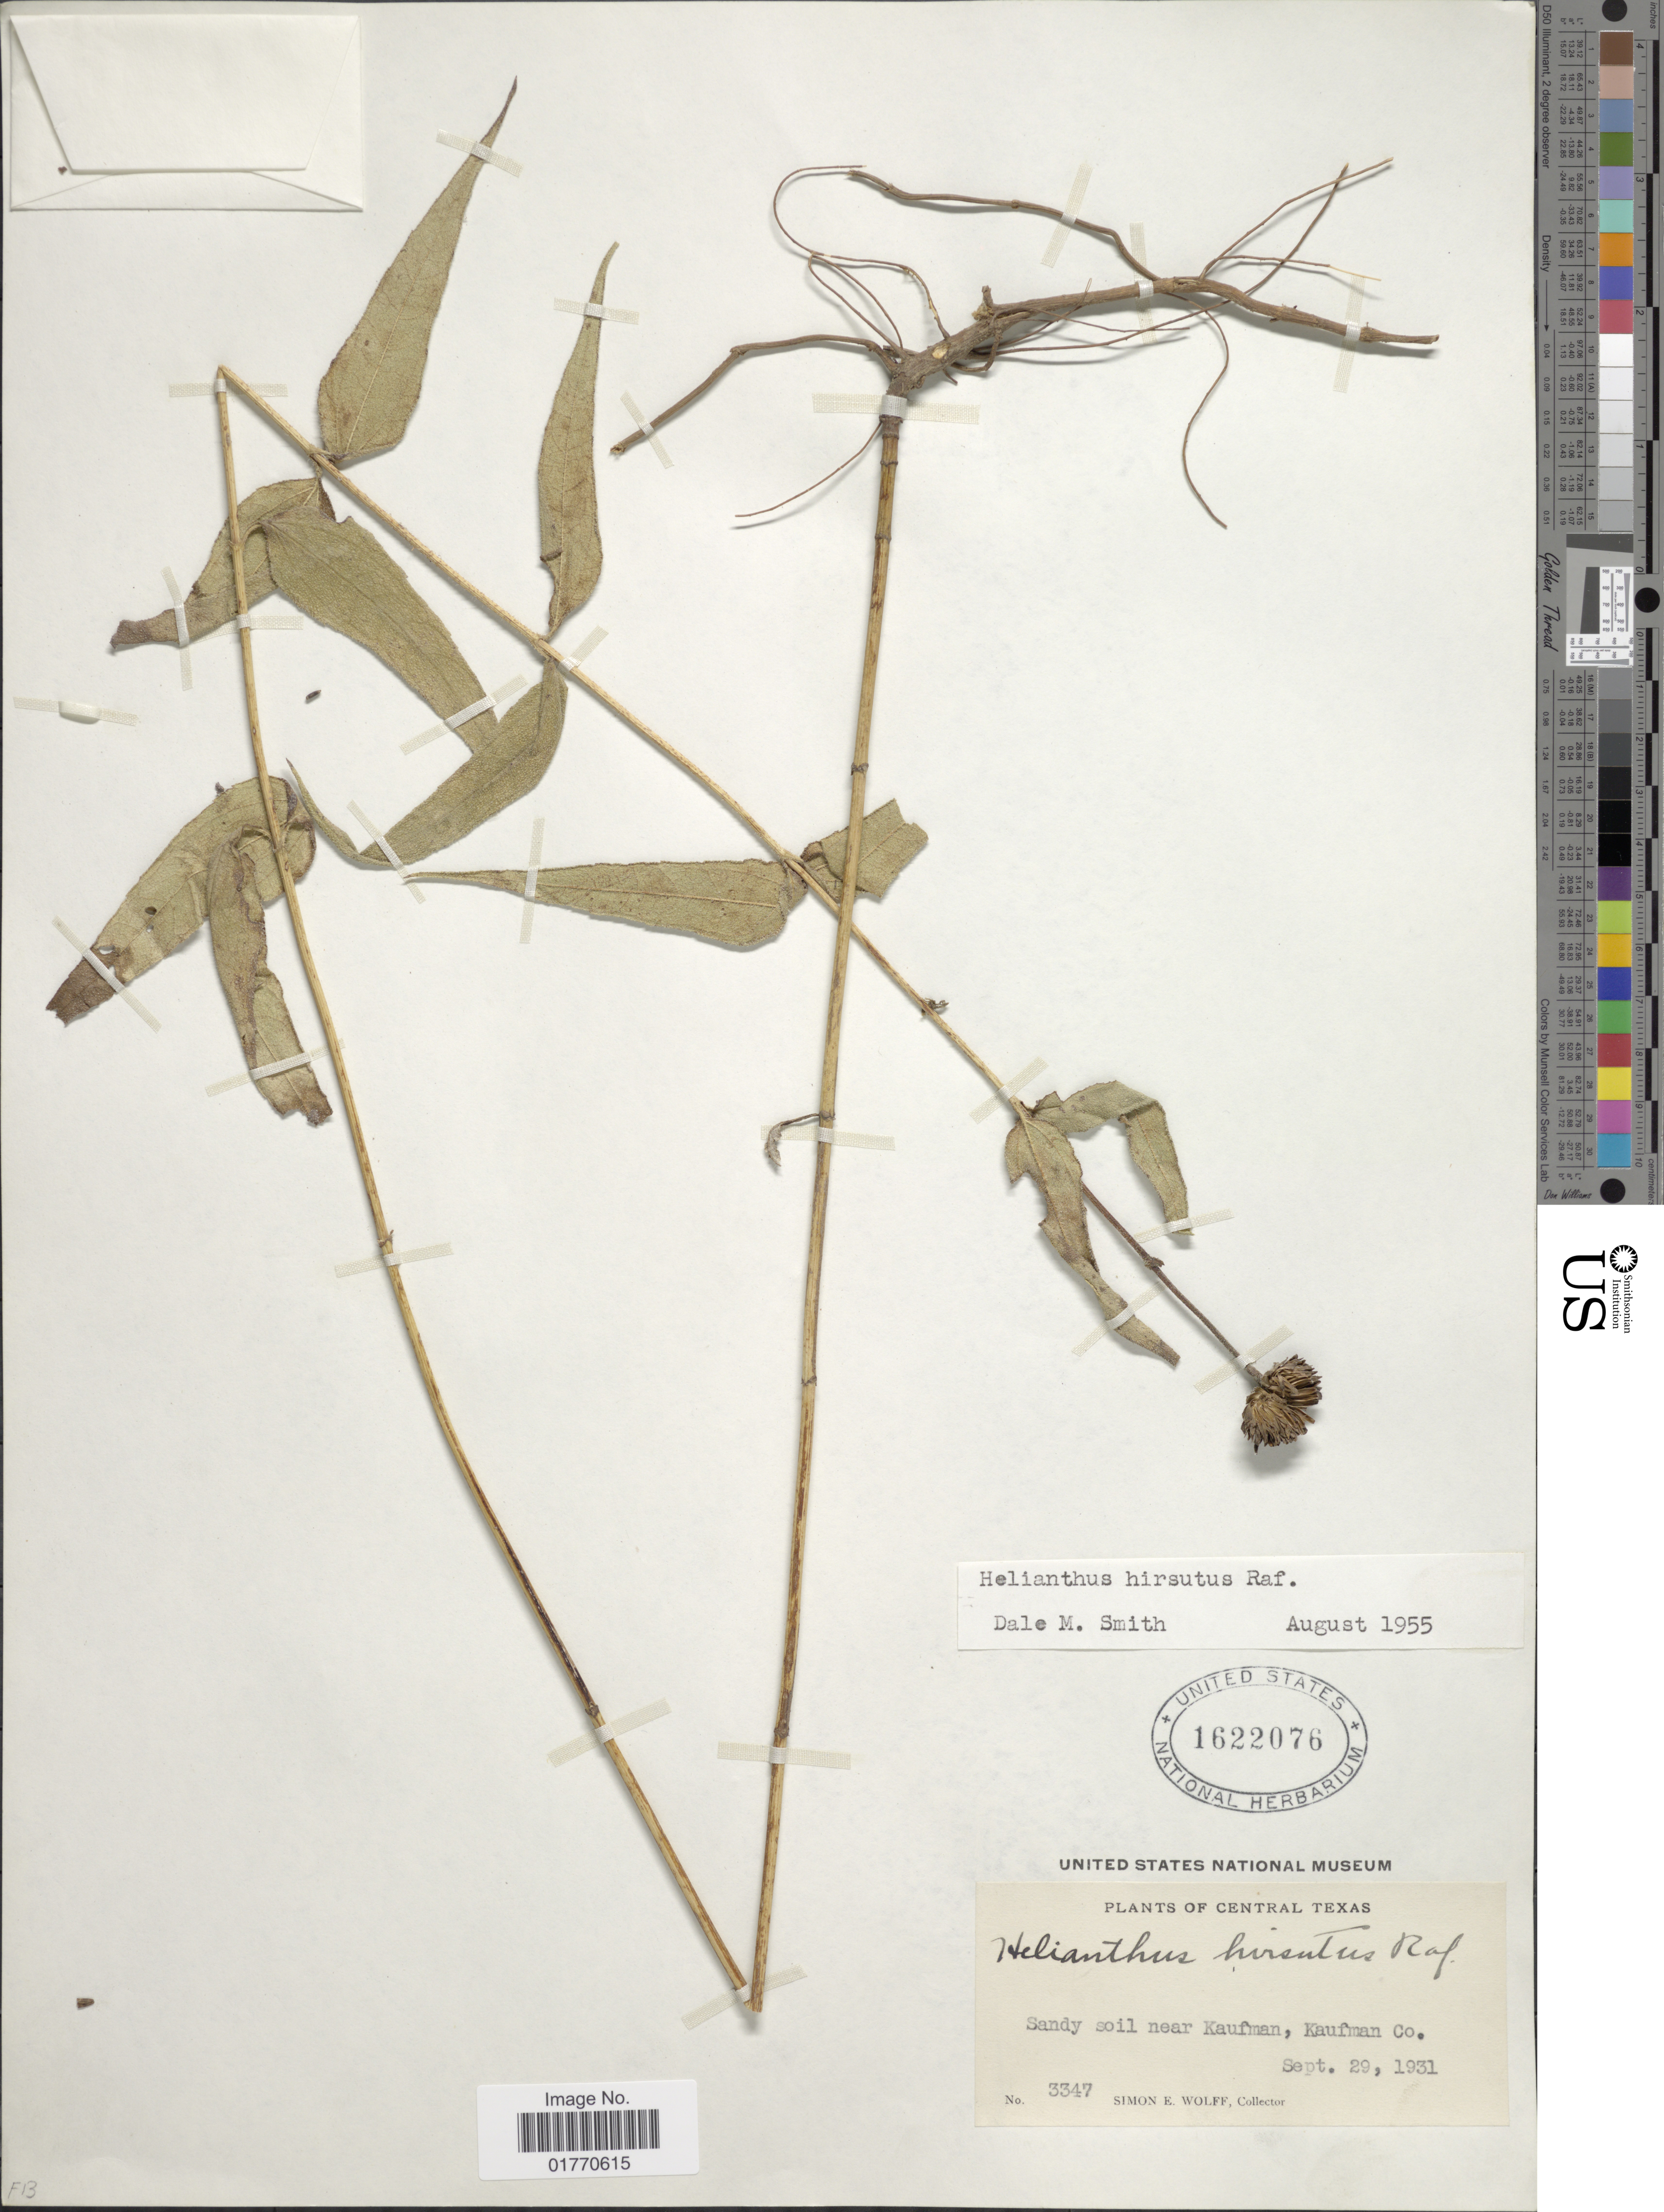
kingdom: Plantae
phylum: Tracheophyta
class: Magnoliopsida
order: Asterales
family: Asteraceae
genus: Helianthus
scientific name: Helianthus hirsutus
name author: Raf.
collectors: S. E. Wolff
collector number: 3347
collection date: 1931-09-29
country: United States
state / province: Texas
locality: Central Texas, sandy soil near Kaufman, Kaufman Co.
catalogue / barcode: US 1622076